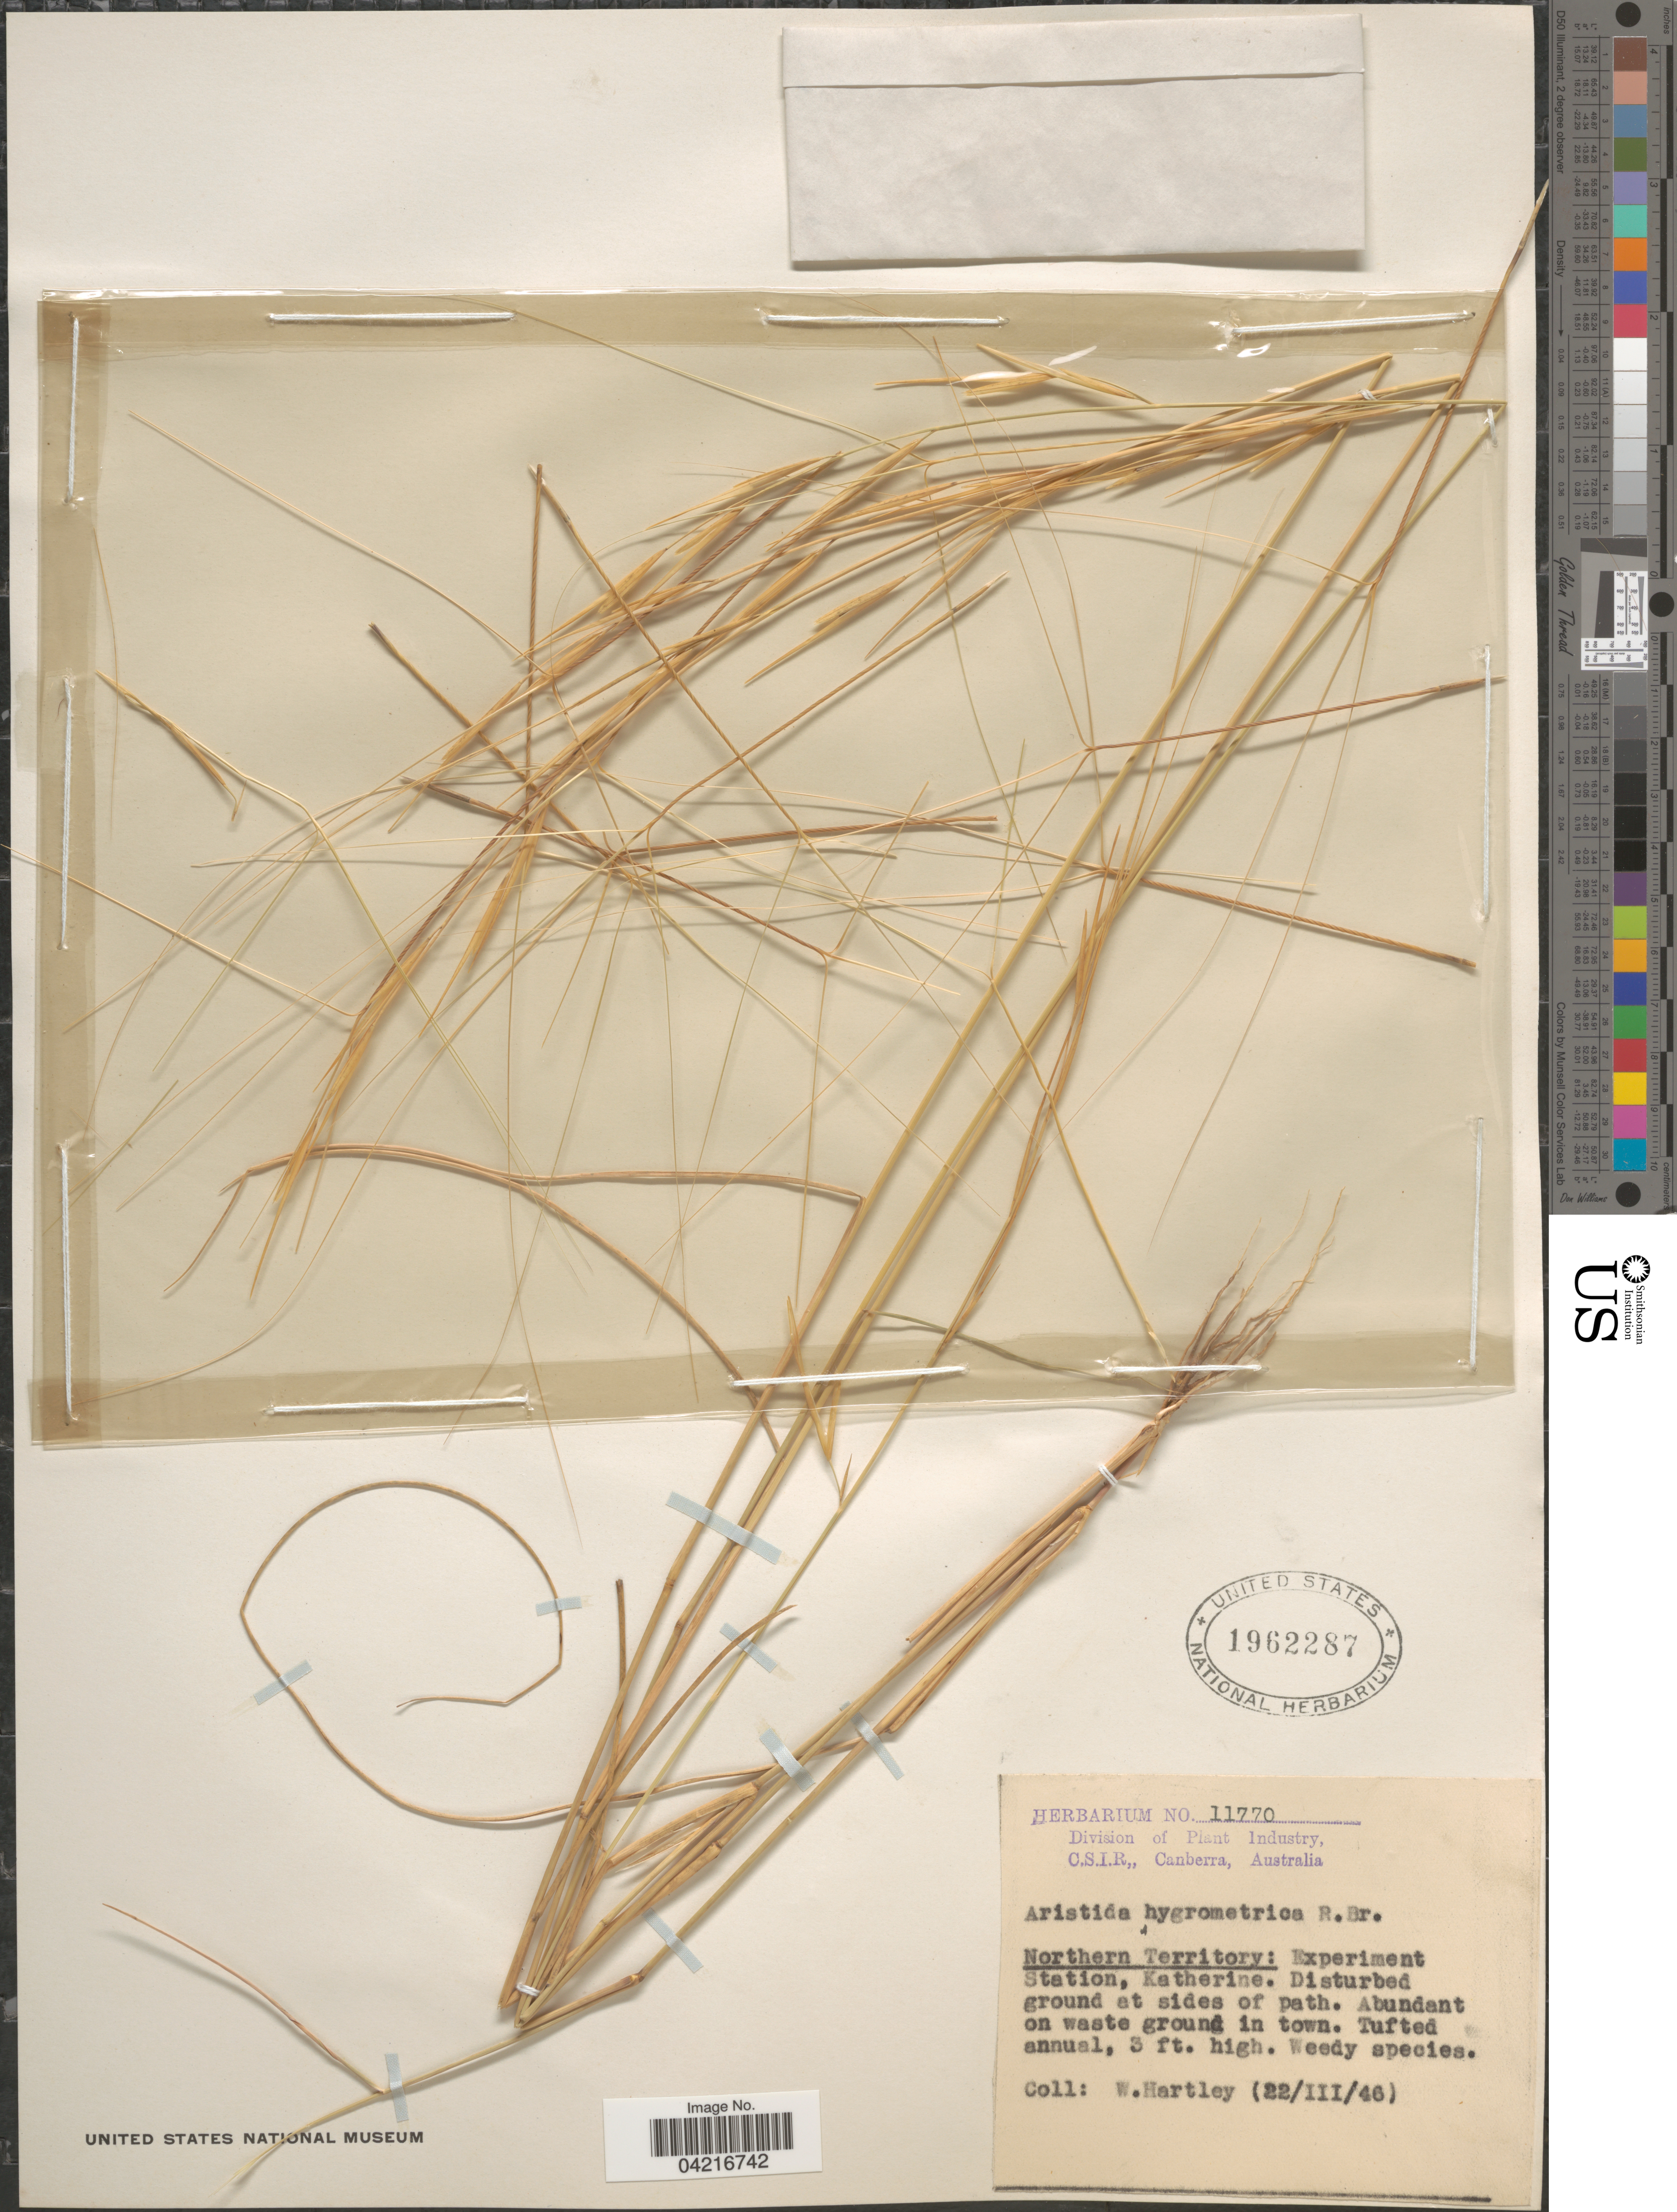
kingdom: Plantae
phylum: Tracheophyta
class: Liliopsida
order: Poales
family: Poaceae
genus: Aristida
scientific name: Aristida hygrometrica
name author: R. Br.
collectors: W. Hartley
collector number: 11770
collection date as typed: Transcribed d/m/y: 22/3/46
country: Australia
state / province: Northern Territory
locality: Experiment Station, Katherine, Disturbed ground at sides of path. Abundant on waste ground in town.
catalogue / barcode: US 1962287